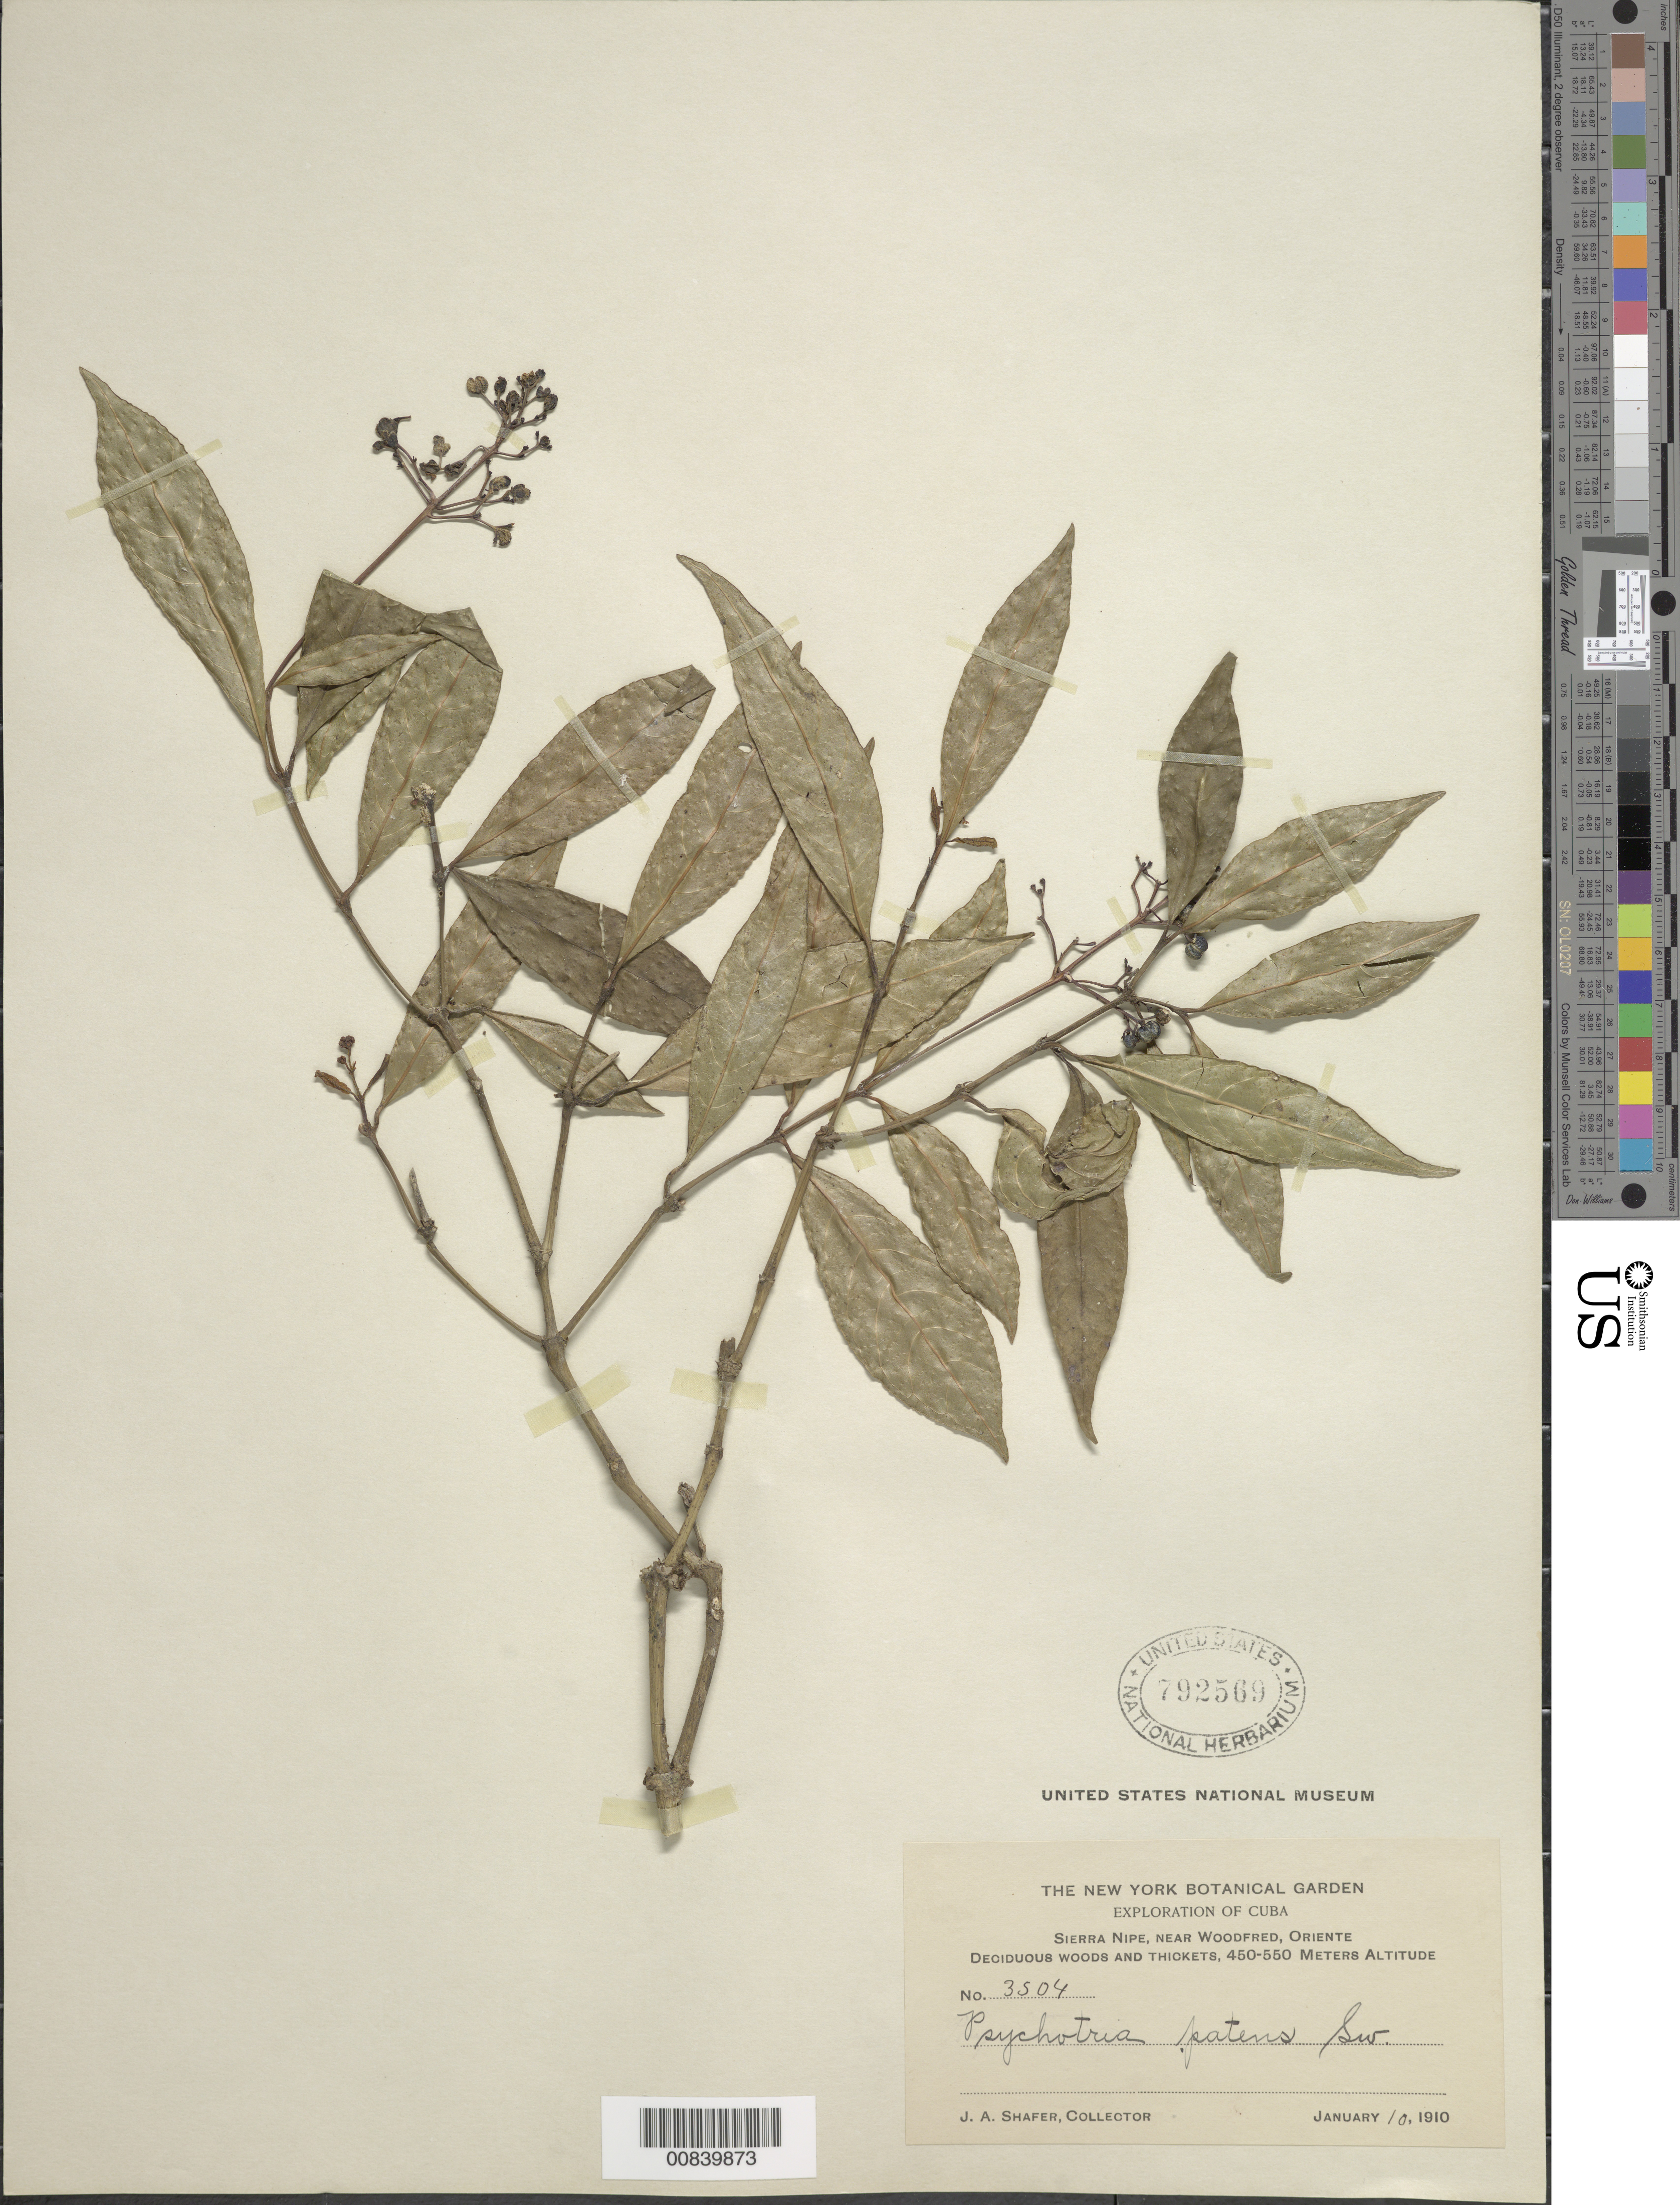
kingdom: Plantae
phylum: Tracheophyta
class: Magnoliopsida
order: Gentianales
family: Rubiaceae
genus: Psychotria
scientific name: Psychotria patens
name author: Sw.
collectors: J. A. Shafer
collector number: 3504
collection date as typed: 10 Jan 1910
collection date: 1910-01-10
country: Cuba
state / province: Oriente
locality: Sierra Nipe, near Woodfred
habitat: Deciduous woods and thickets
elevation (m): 450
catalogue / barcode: US 792569